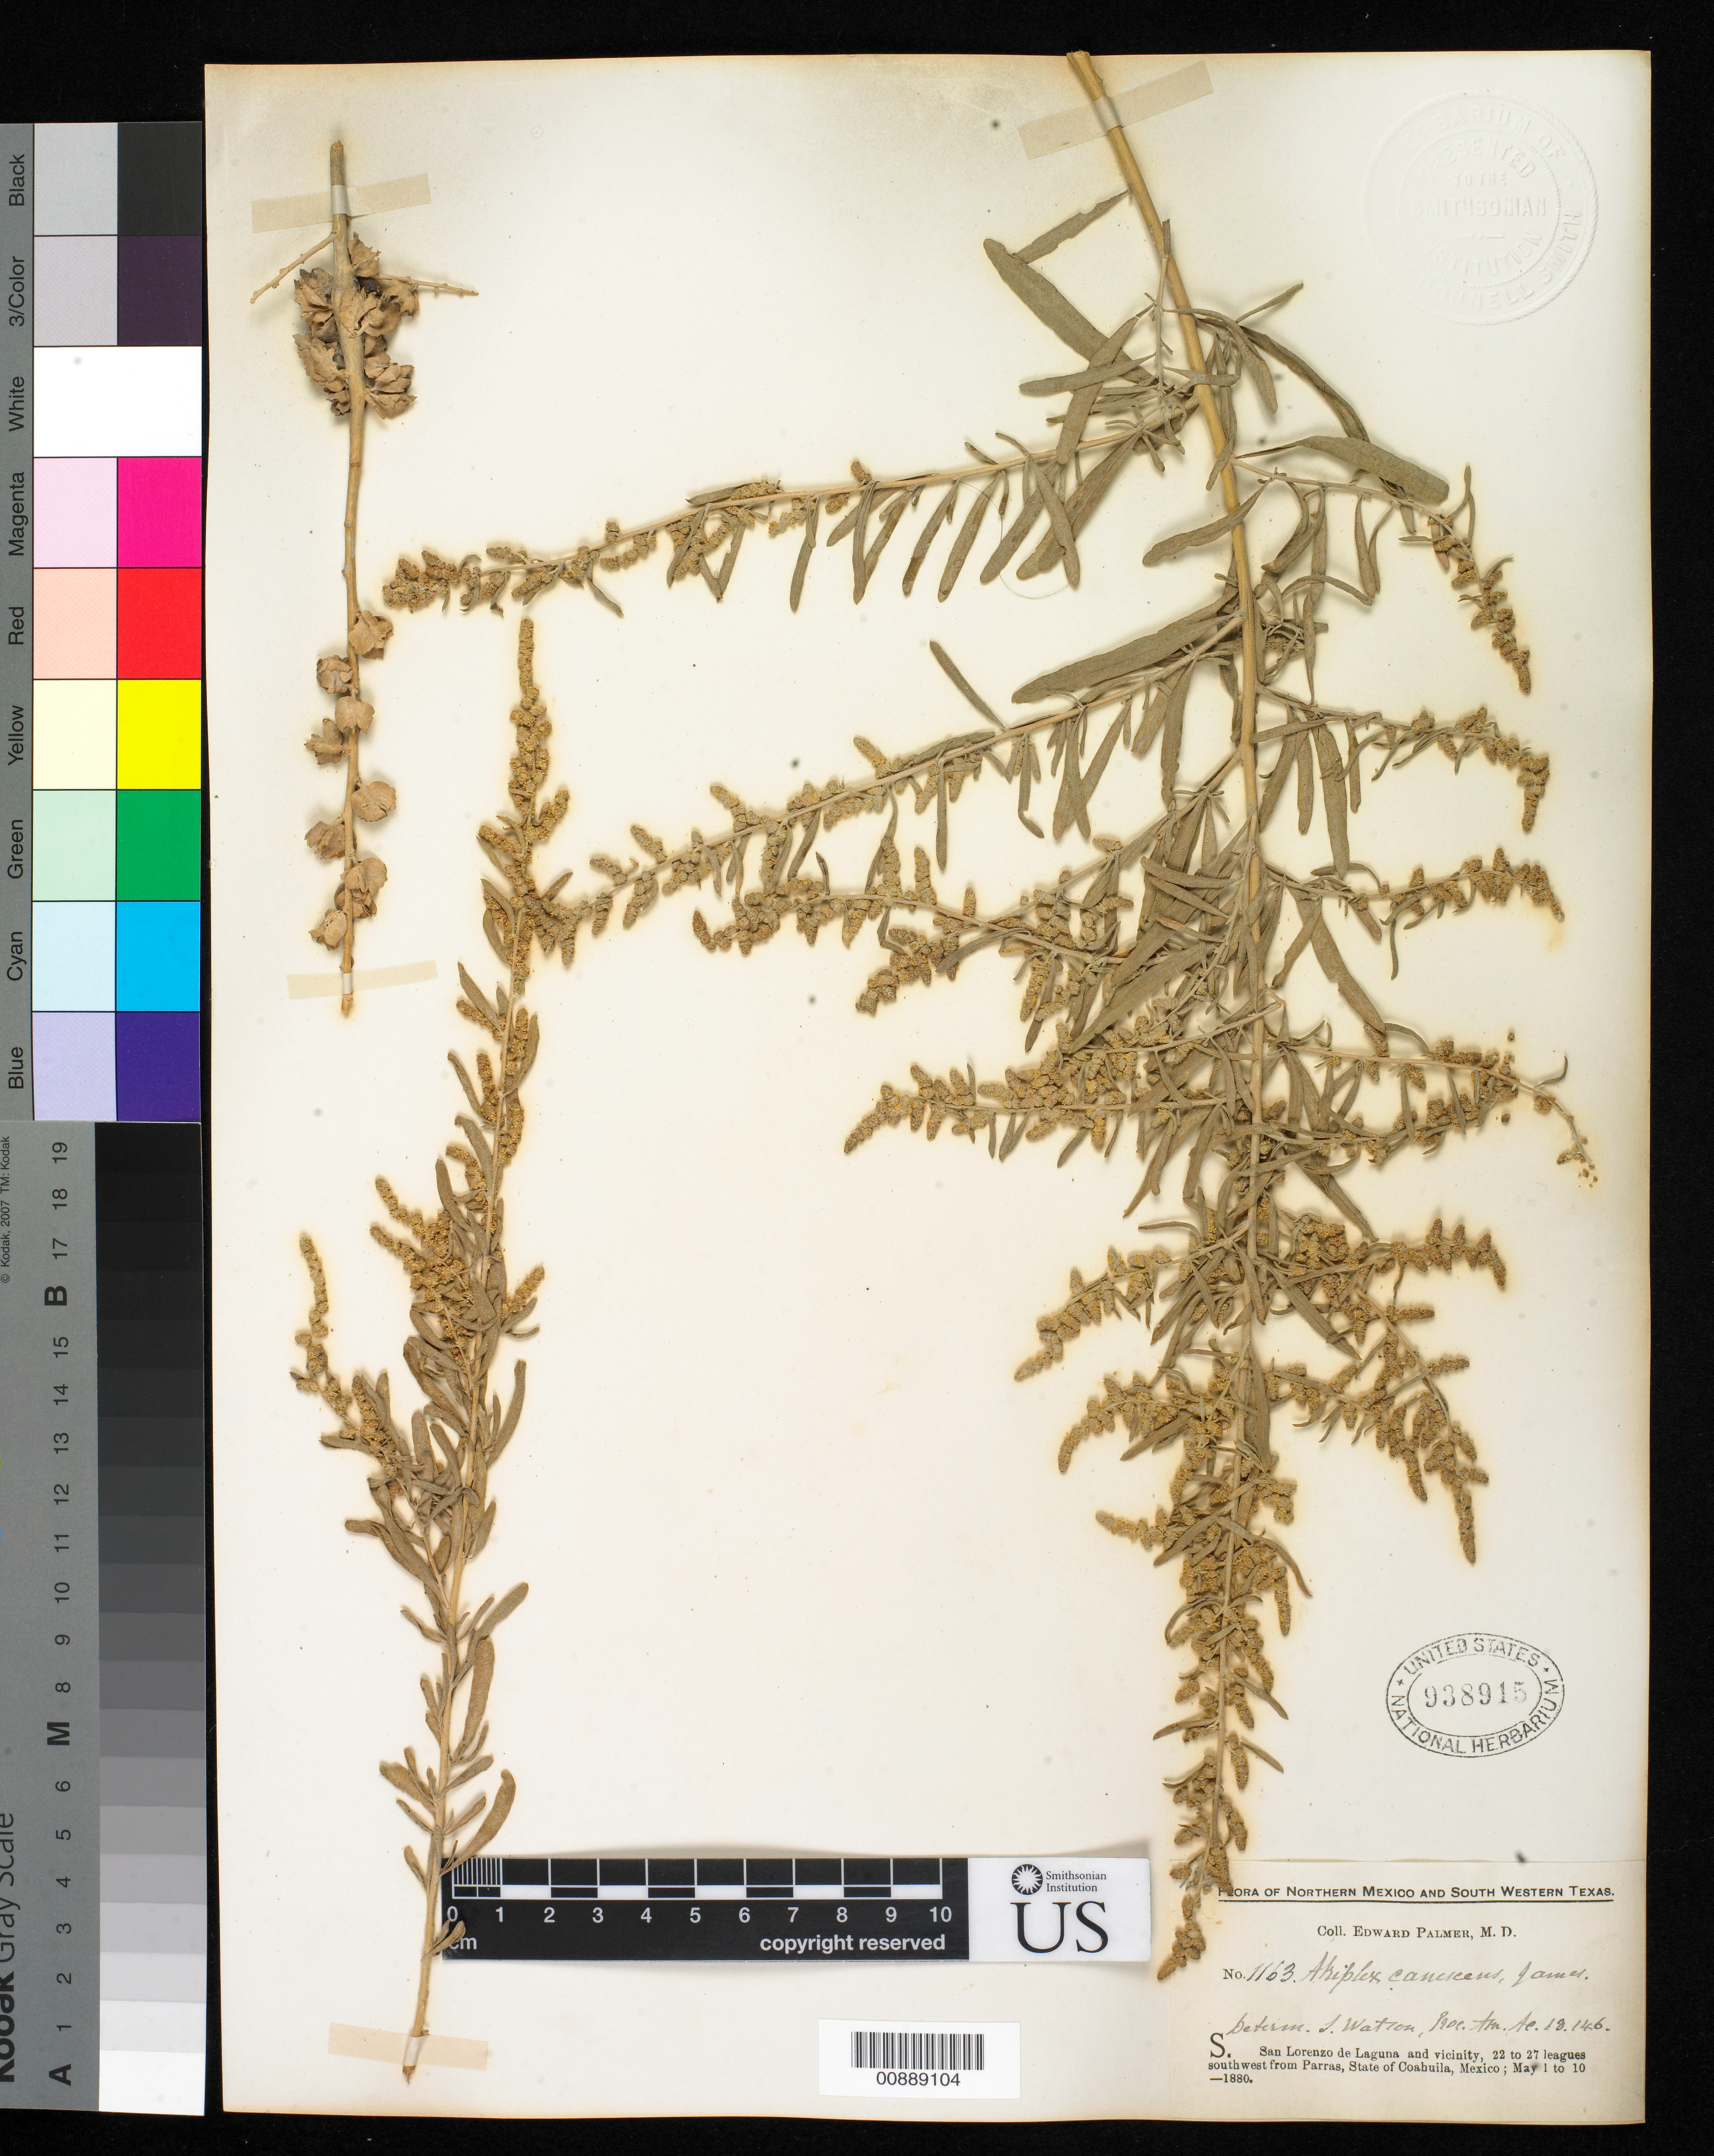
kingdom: Plantae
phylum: Tracheophyta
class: Magnoliopsida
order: Caryophyllales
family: Amaranthaceae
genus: Atriplex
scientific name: Atriplex canescens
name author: (Pursh) Nutt.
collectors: E. Palmer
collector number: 1163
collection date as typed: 01 May 1880 to 10 May 1880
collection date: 1880-05-01/1880-05-10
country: Mexico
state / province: Coahuila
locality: S. San Lorenzo de Laguna and vicinity, 22 to 27 leagues southwest from Parras, Coahuila.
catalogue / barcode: US 938915